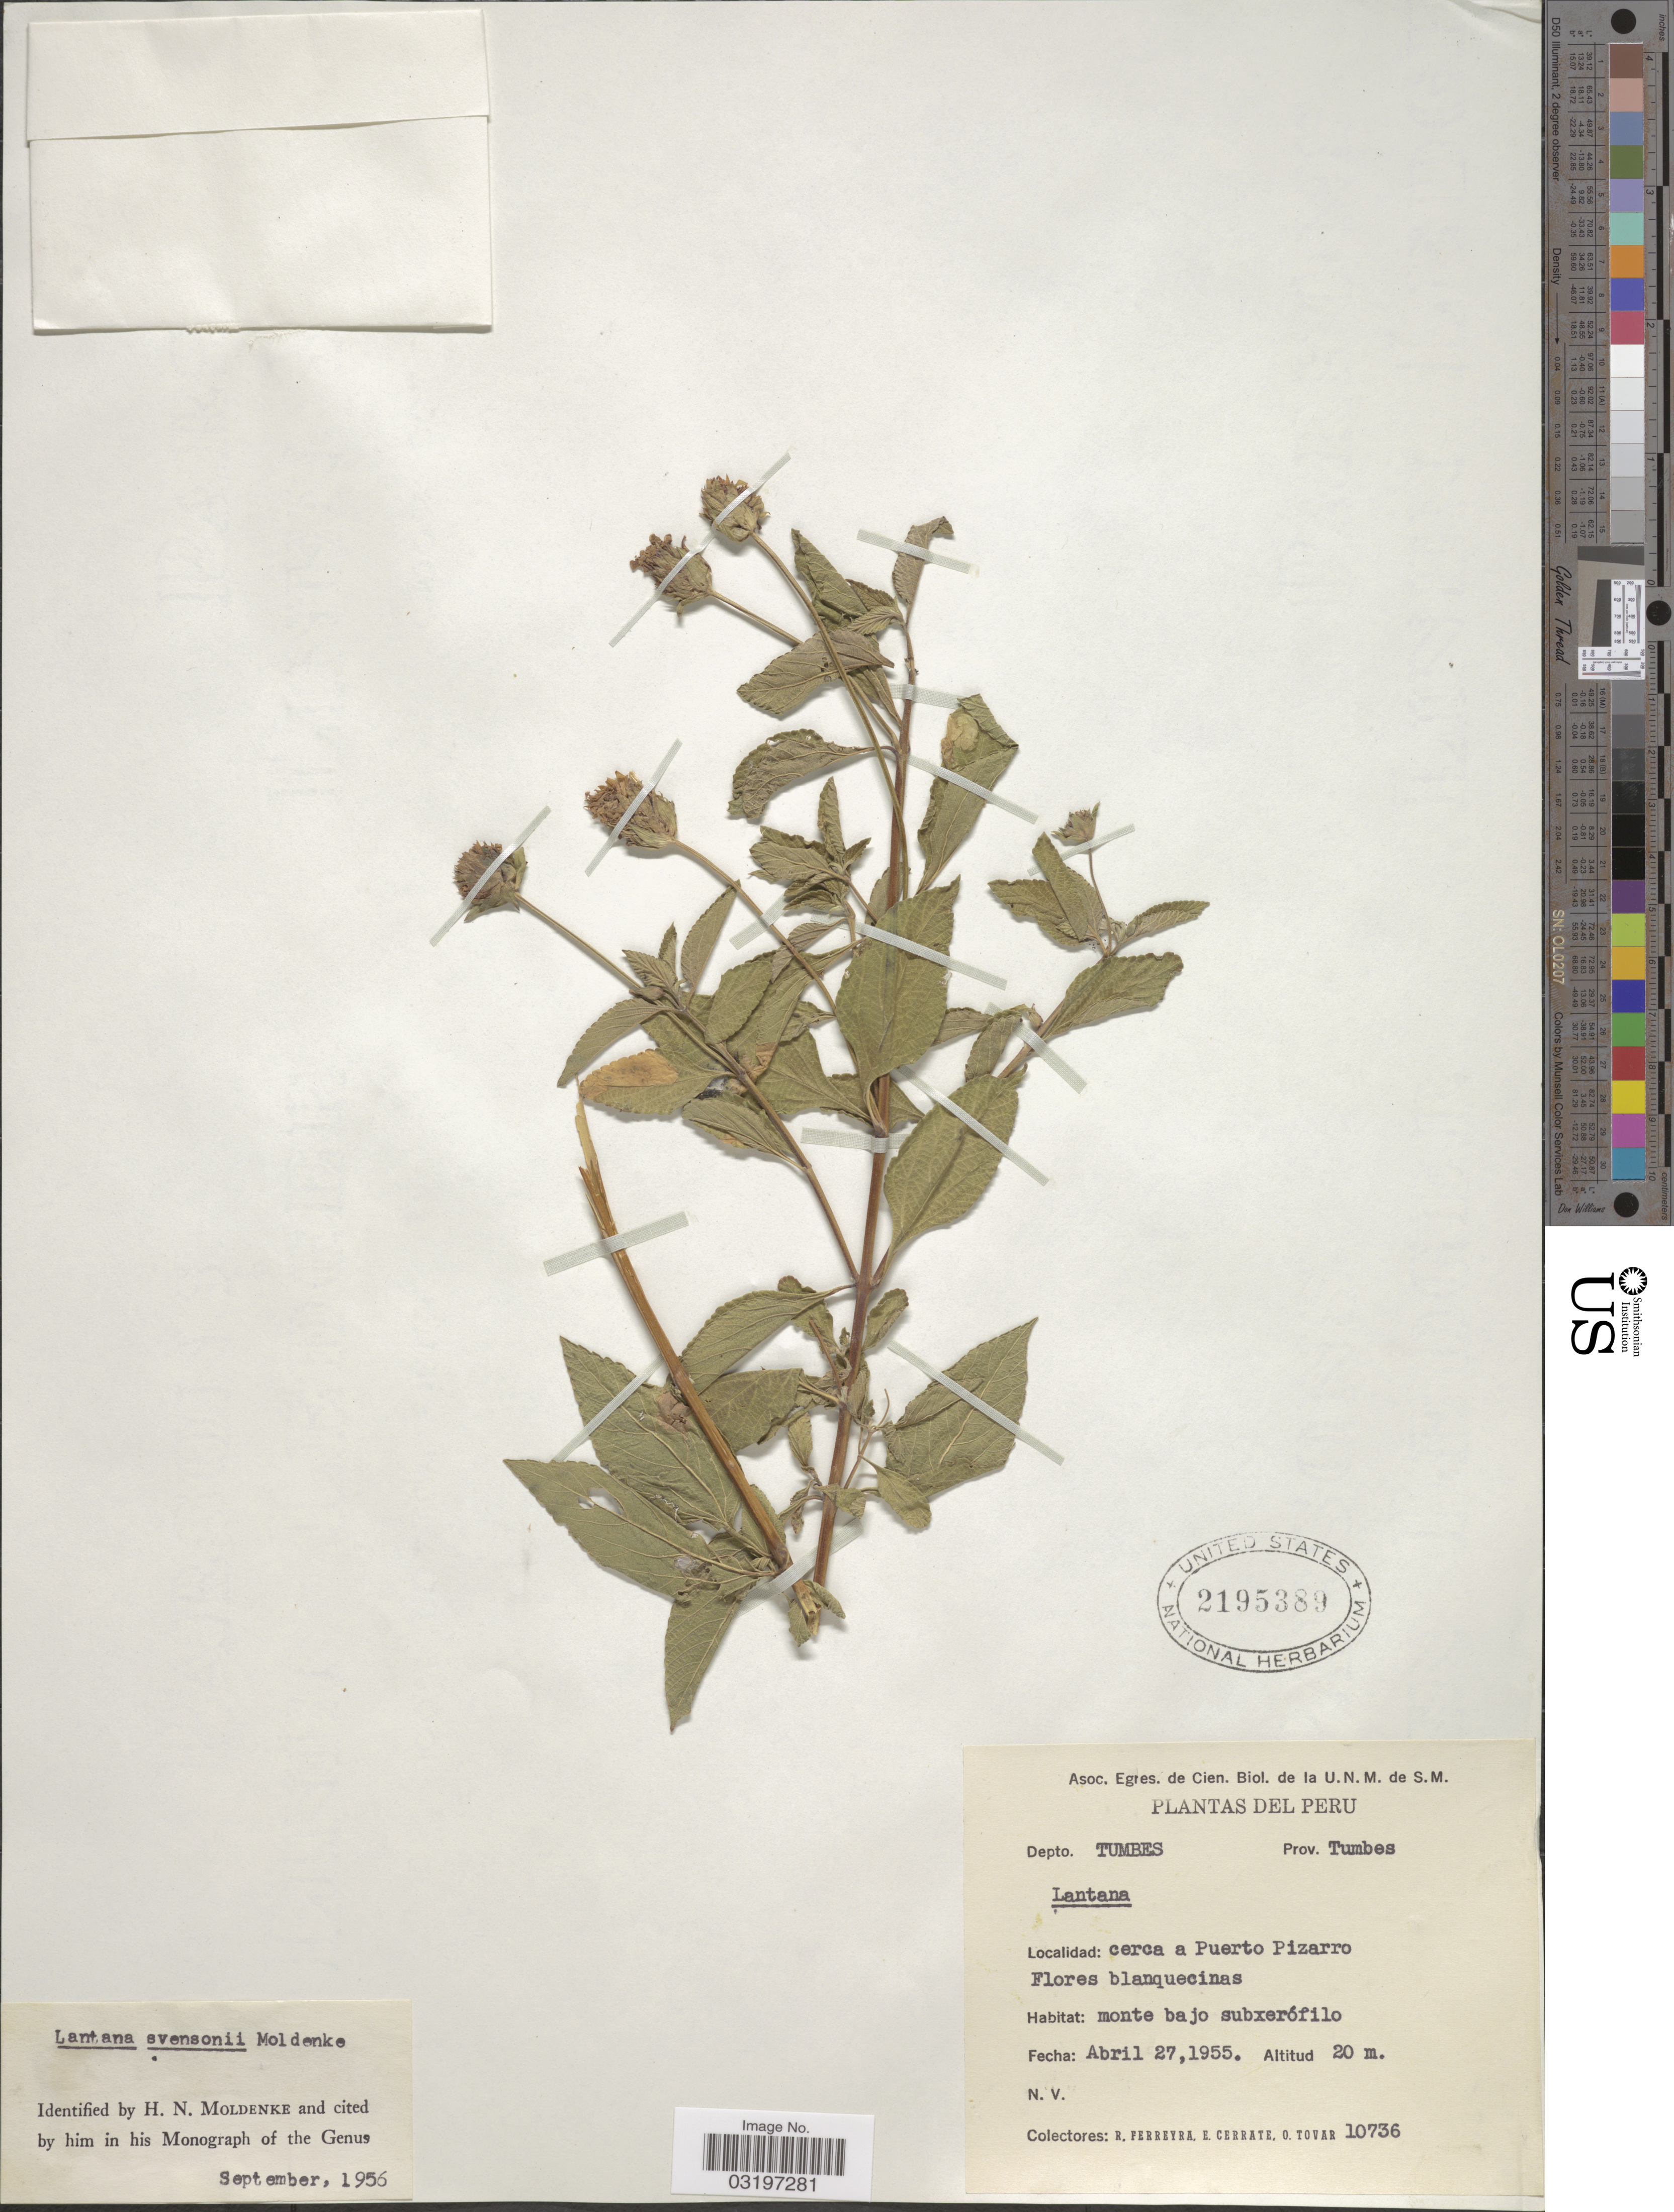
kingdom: Plantae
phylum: Tracheophyta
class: Magnoliopsida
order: Lamiales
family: Verbenaceae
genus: Lantana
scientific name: Lantana svensonii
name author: Moldenke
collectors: R. A. Ferreyra, E. Cerrate & Ó. Tovar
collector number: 10736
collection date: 1955-04-27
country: Peru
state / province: Tumbes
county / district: Tumbes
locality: Depto. Tumbes. Prov. Tumbes. Cerca a Puerto Pizarro.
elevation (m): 20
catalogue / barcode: US 2195389